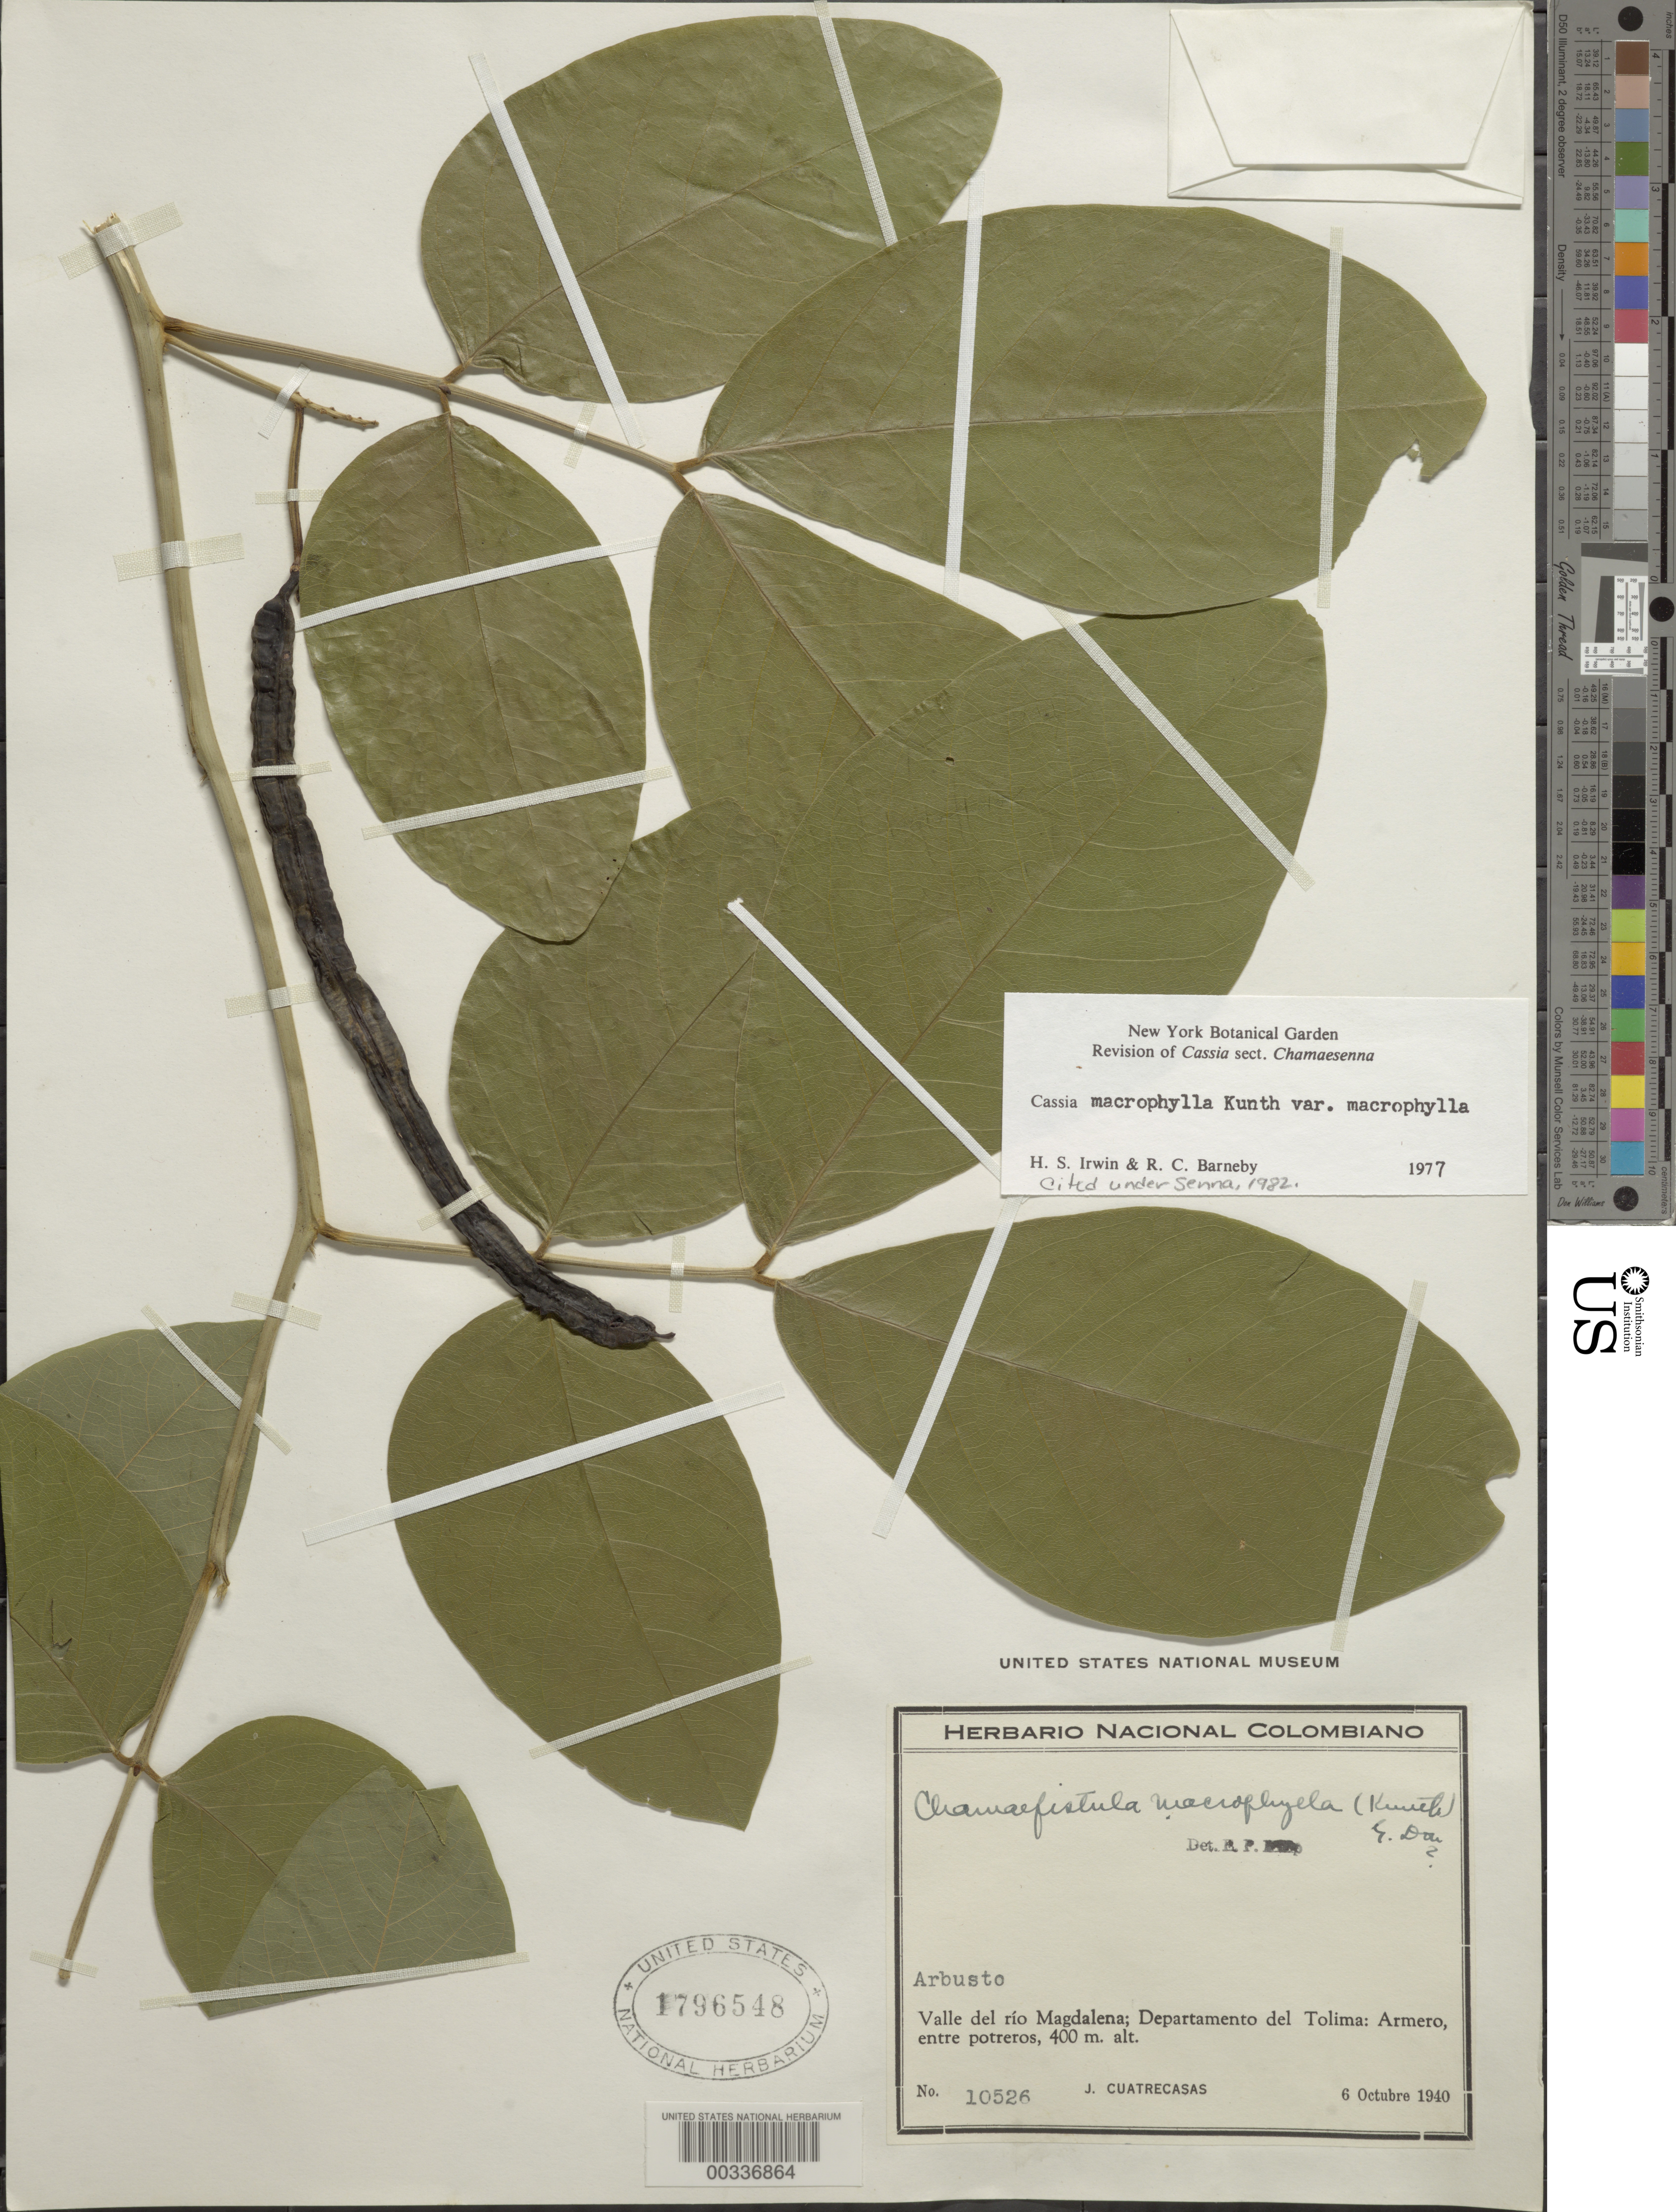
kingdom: Plantae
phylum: Tracheophyta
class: Magnoliopsida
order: Fabales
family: Fabaceae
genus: Senna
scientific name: Senna macrophylla var. macrophylla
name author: (Kunth) H.S. Irwin & Barneby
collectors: E. P. Killip & A. C. Smith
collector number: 15405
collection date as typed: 11 Dec 1926 to 15 Dec 1926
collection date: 1926-12-11/1926-12-15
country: Colombia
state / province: Santander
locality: Northeastern slope of Mesa de Los Santos.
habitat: Woods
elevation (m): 1000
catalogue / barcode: US 1351284-2